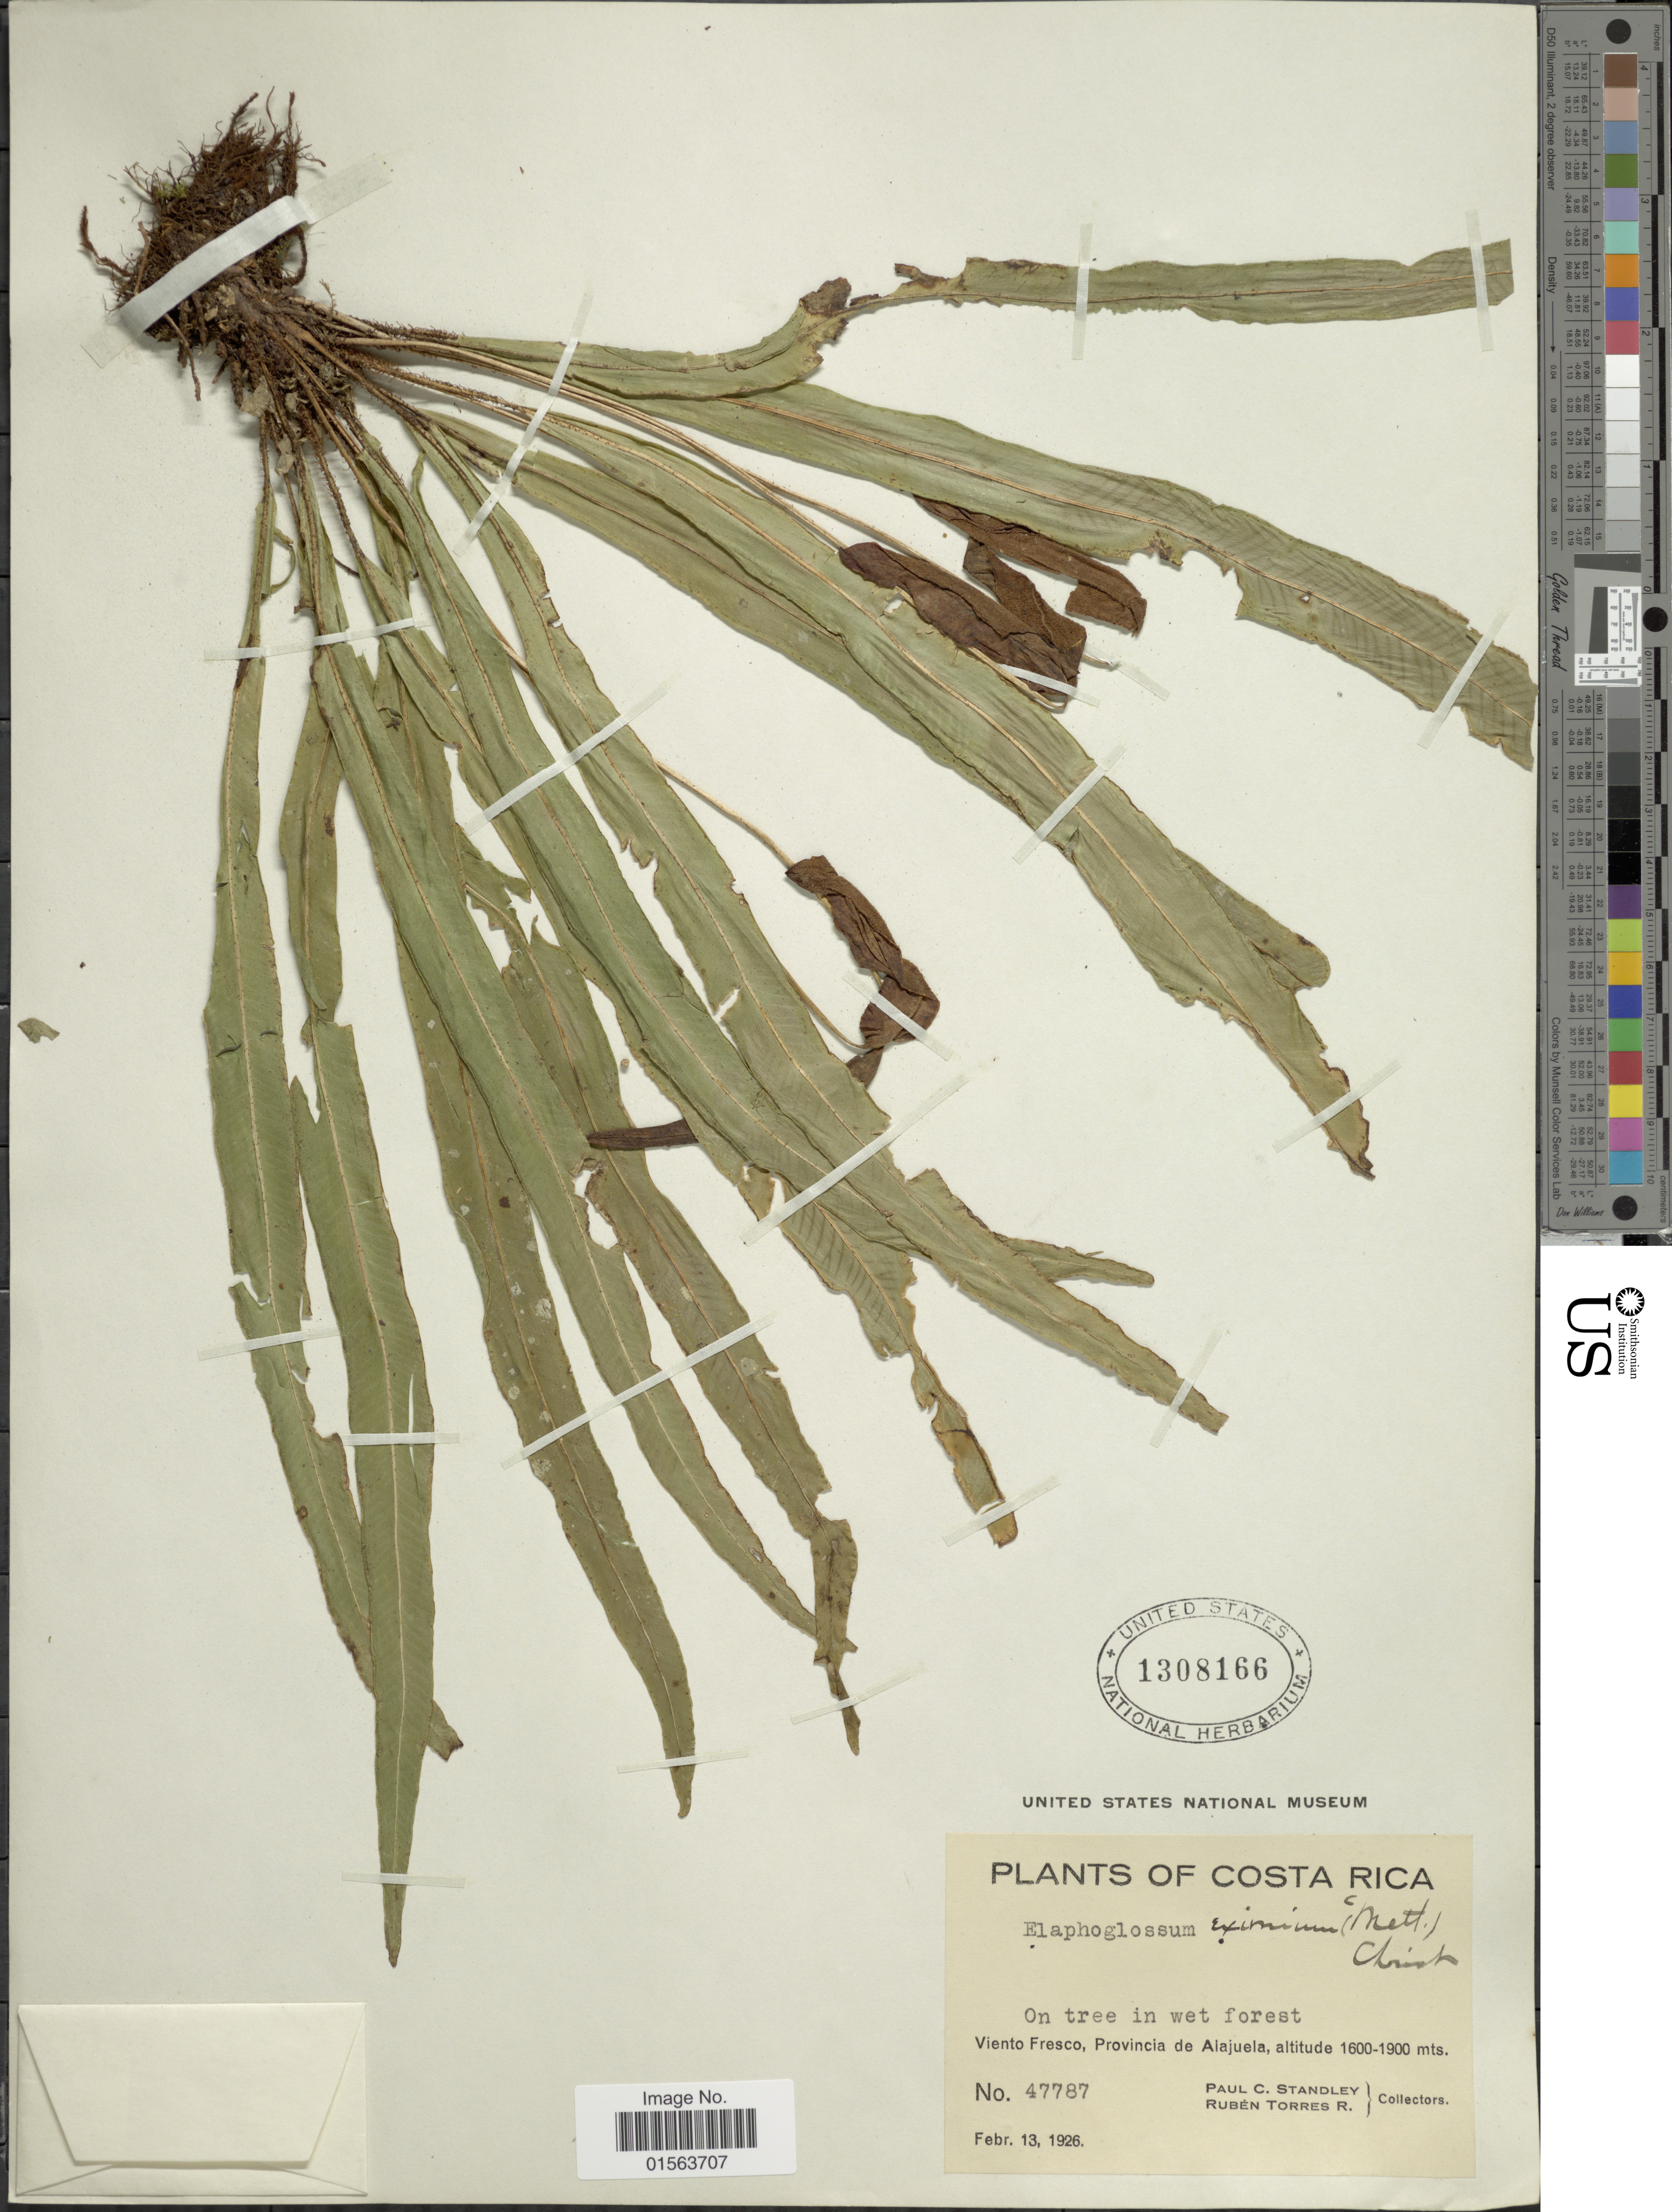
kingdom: Plantae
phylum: Tracheophyta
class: Polypodiopsida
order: Polypodiales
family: Dryopteridaceae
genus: Elaphoglossum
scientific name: Elaphoglossum eximium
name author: (Mett.) Christ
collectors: P. C. Standley & R. Torres Rojas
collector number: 47787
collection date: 1926-02-13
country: Costa Rica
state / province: Alajuela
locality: Viento Fresco, Provincia de Alajuela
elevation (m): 1600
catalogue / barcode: US 1308166